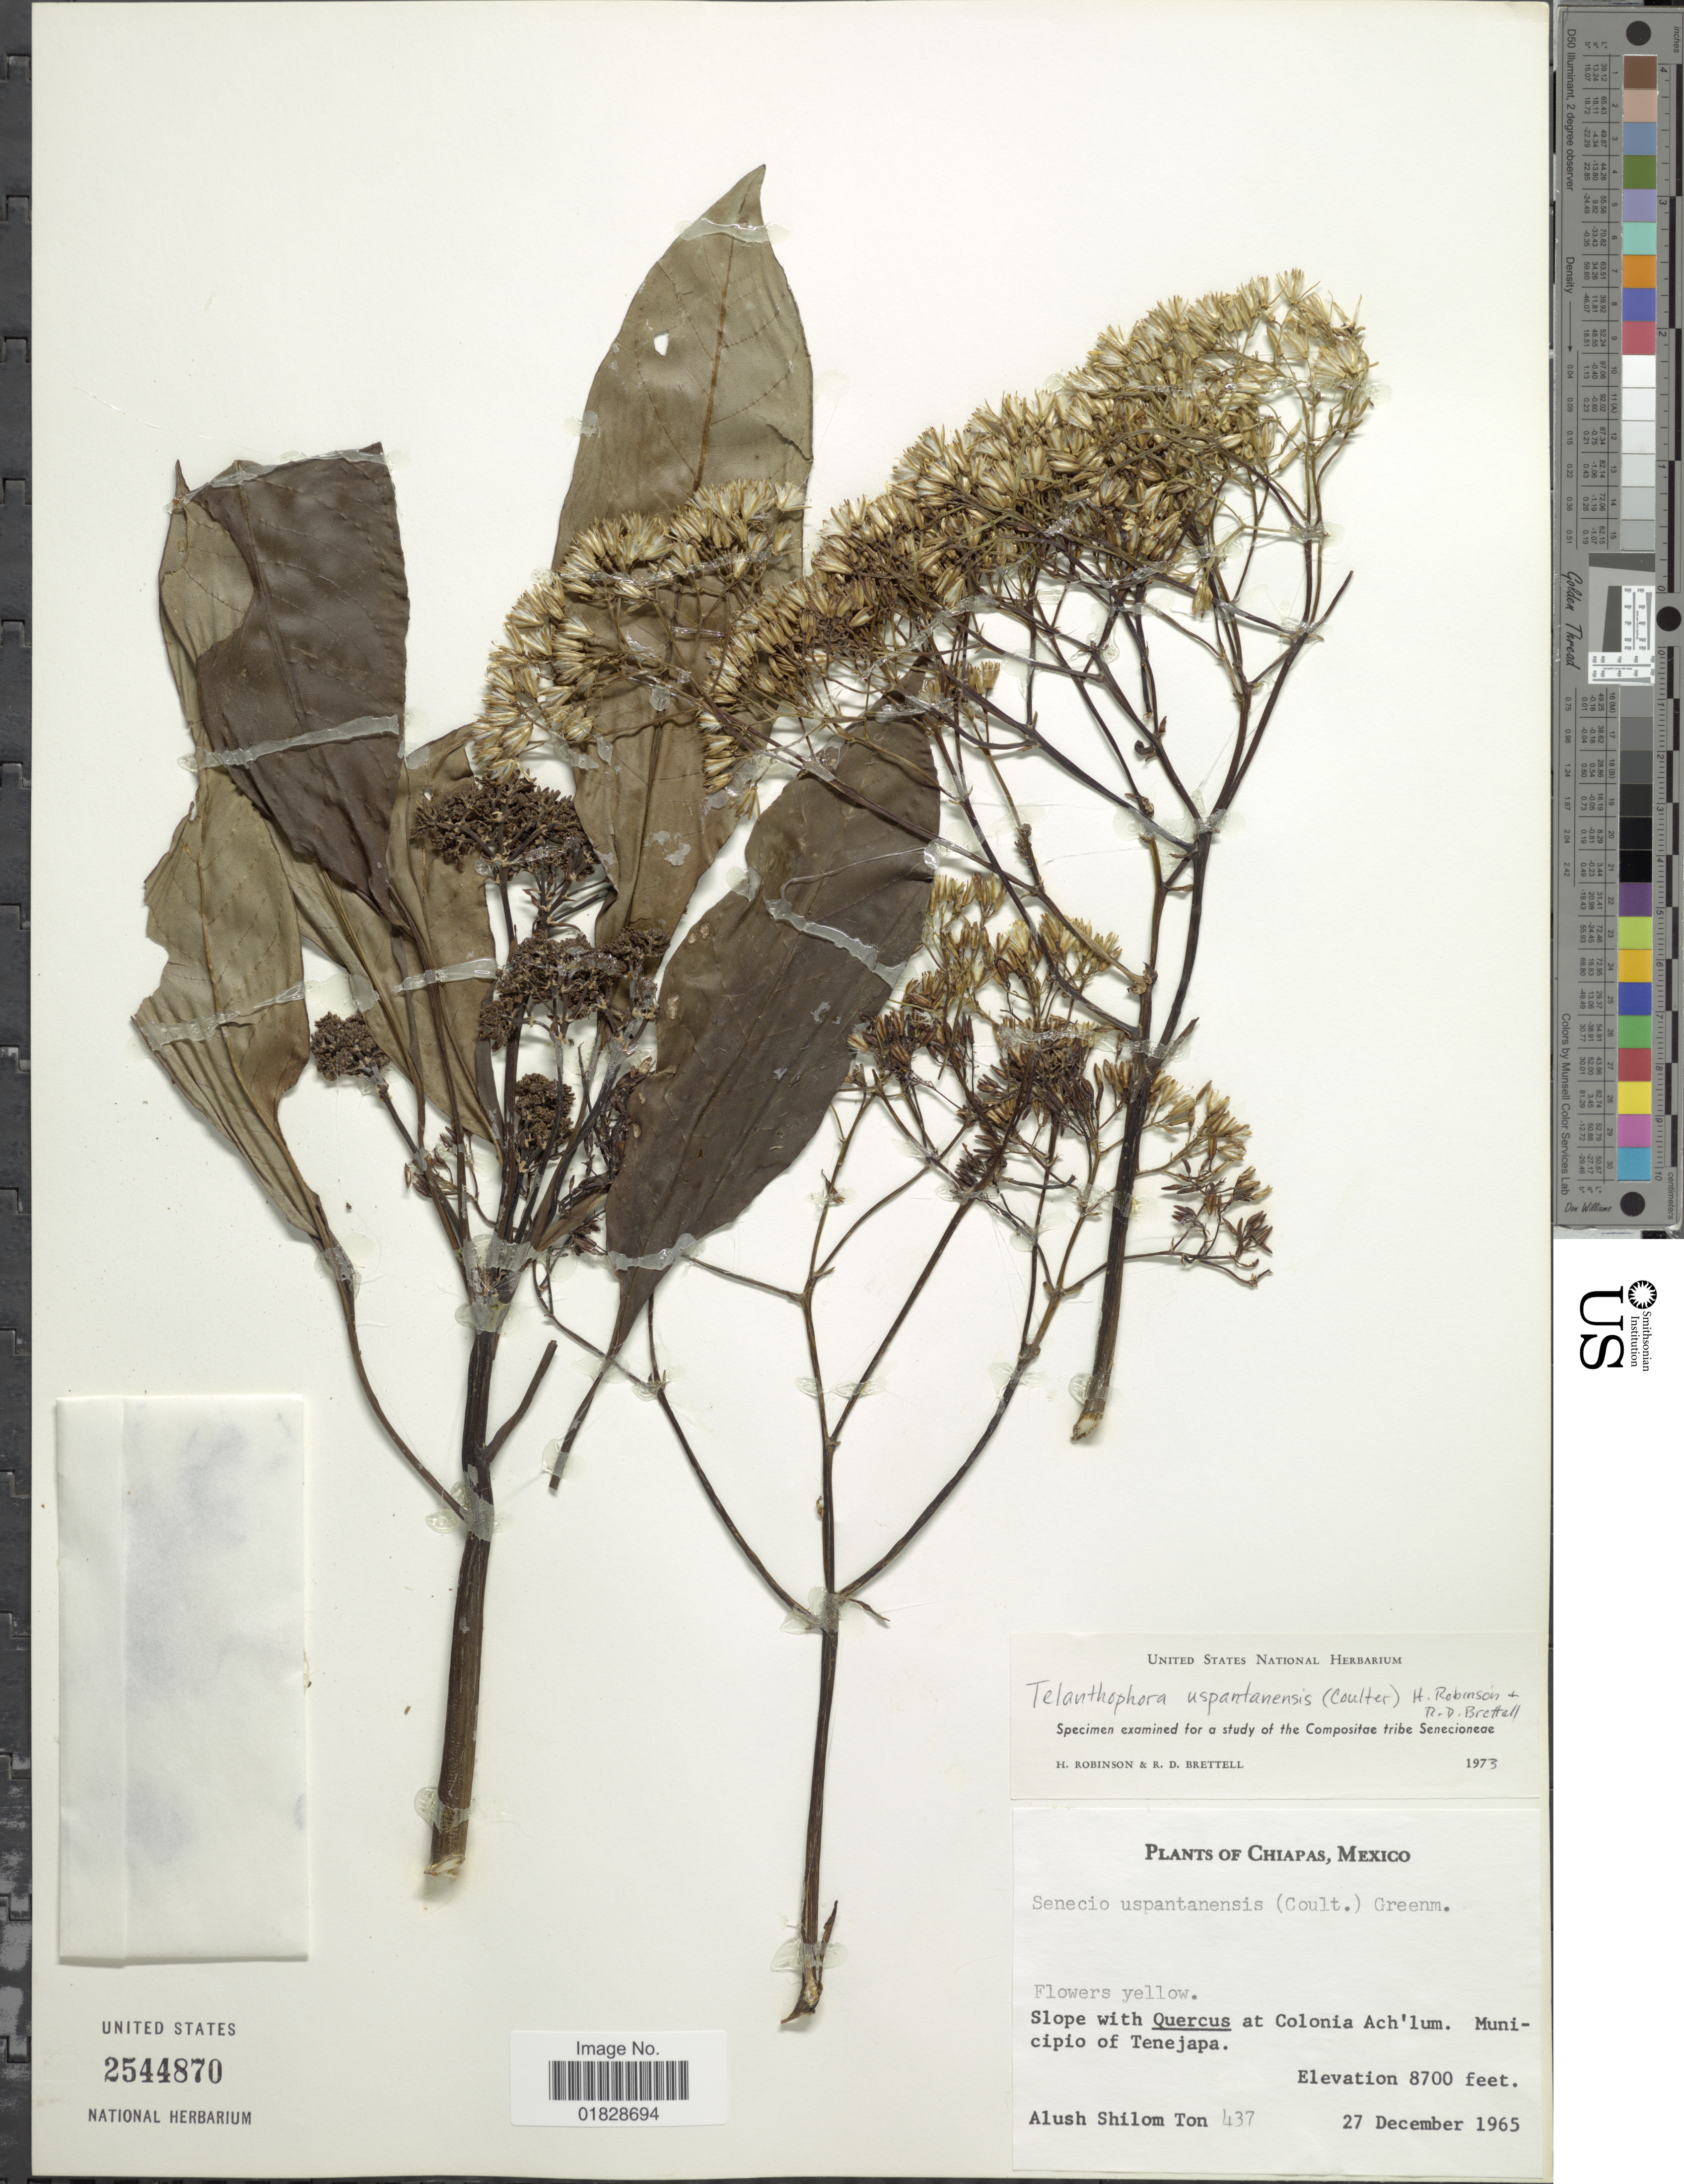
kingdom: Plantae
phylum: Tracheophyta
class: Magnoliopsida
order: Asterales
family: Asteraceae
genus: Telanthophora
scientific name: Telanthophora uspantanensis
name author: (J.M. Coult.) H. Rob. & Brettell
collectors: A. M. Ton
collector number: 437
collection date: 1965-12-27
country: Mexico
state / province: Chiapas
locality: Municipio of Tenejapa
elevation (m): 2652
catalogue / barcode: US 2544870